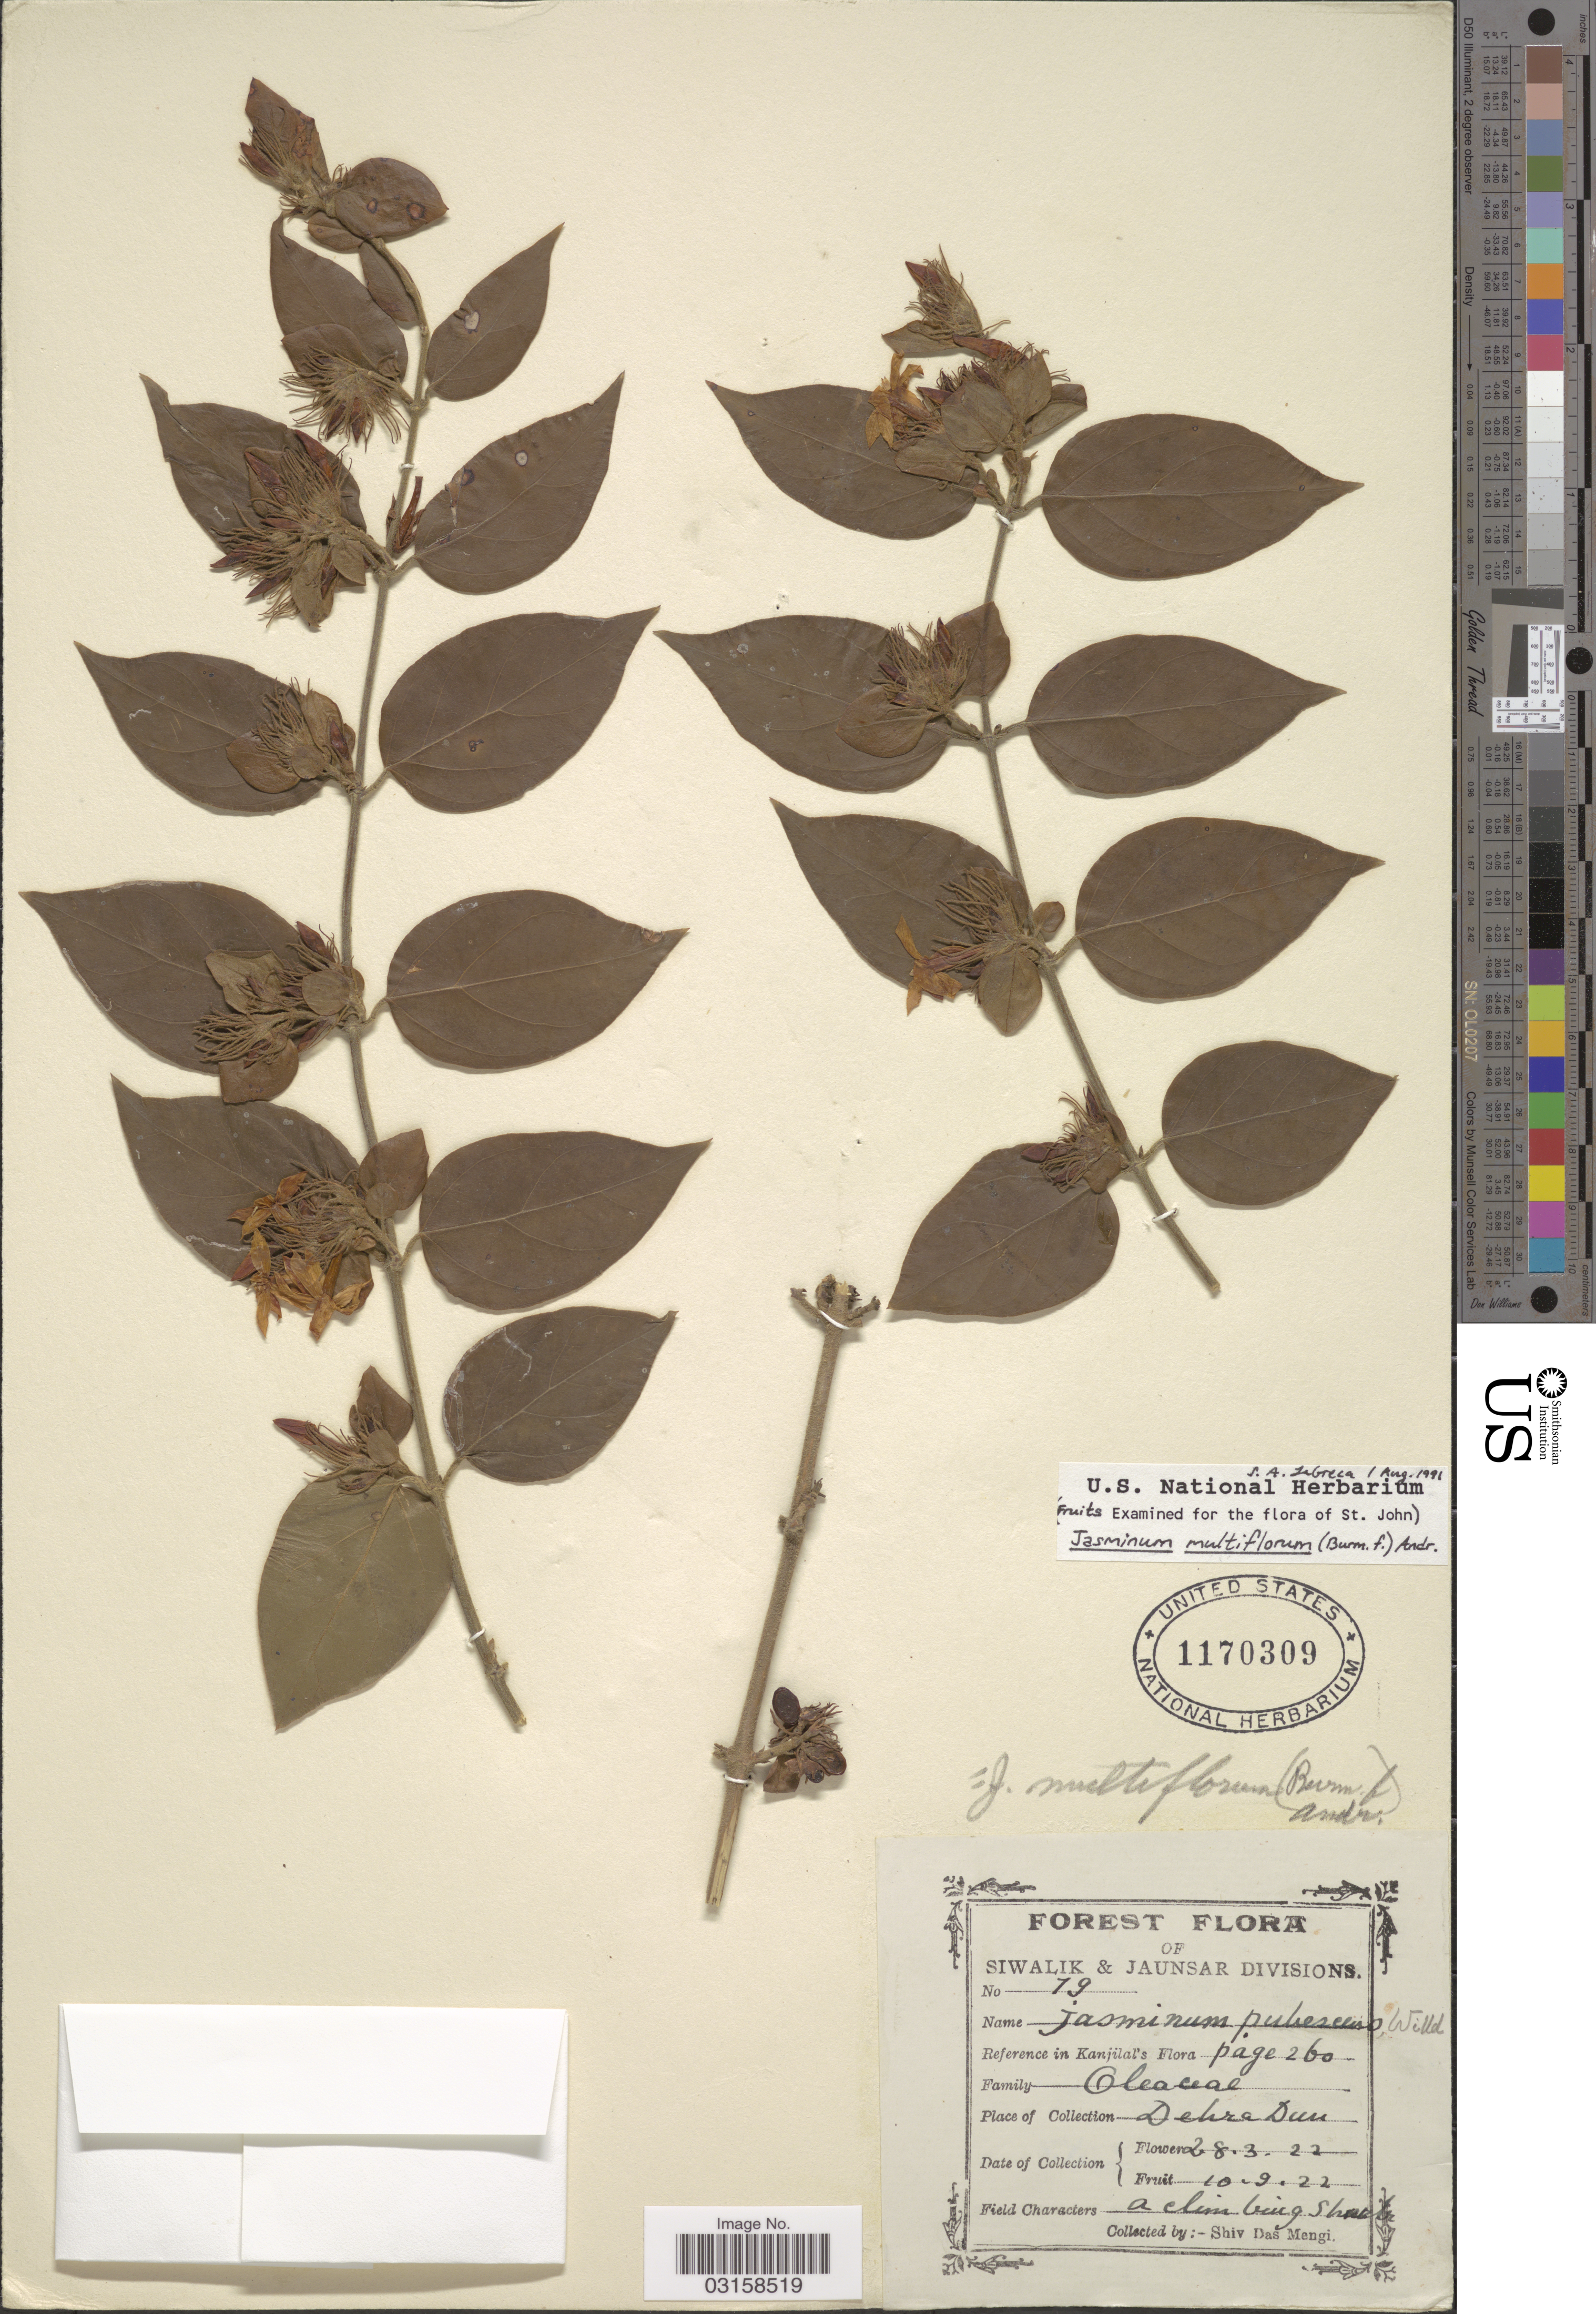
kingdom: Plantae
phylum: Tracheophyta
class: Magnoliopsida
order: Lamiales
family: Oleaceae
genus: Jasminum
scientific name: Jasminum multiflorum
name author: (Burm. f.) Andrews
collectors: S. Mengi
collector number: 79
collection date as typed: Transcribed d/m/y: 28/3/22 to 10/9/22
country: India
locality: Siwalik & Jaunsar Divisions. Dehra Dun.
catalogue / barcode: US 1170309